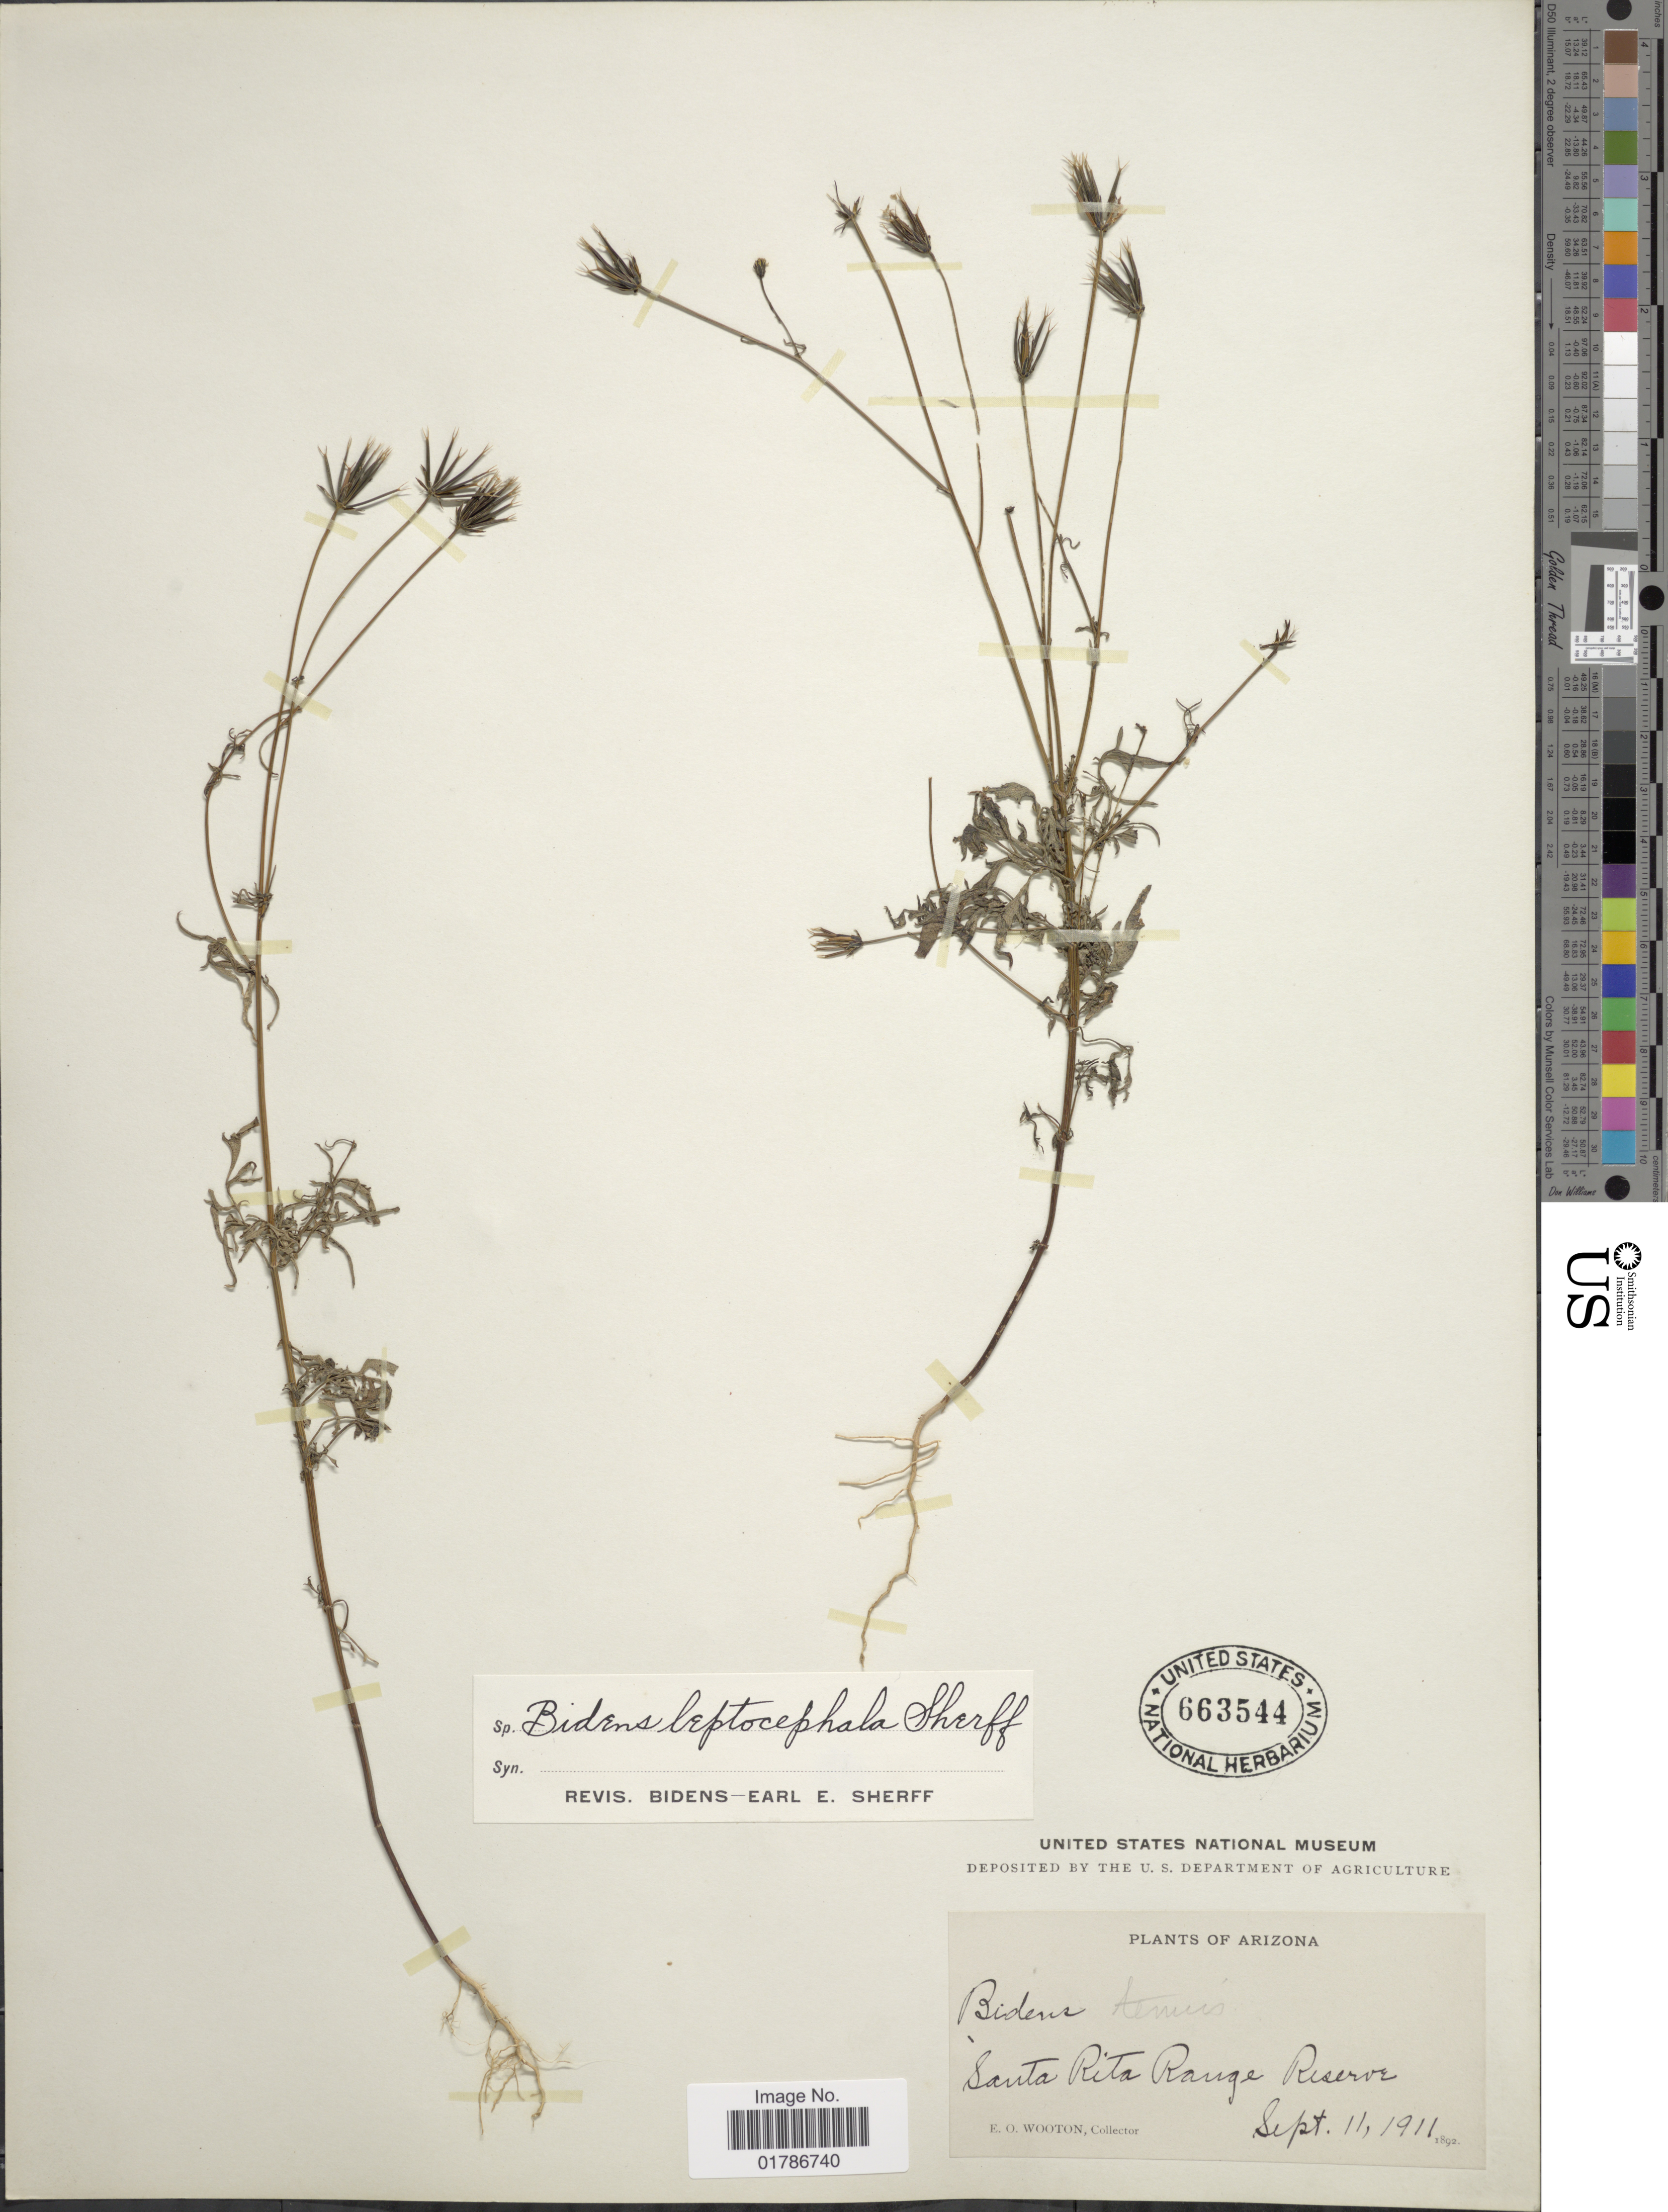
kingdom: Plantae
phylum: Tracheophyta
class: Magnoliopsida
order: Asterales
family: Asteraceae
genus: Bidens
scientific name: Bidens leptocephala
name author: Sherff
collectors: E. O. Wooton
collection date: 1911-09-11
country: United States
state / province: Arizona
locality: Santa Rita Range Reserve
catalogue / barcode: US 663544